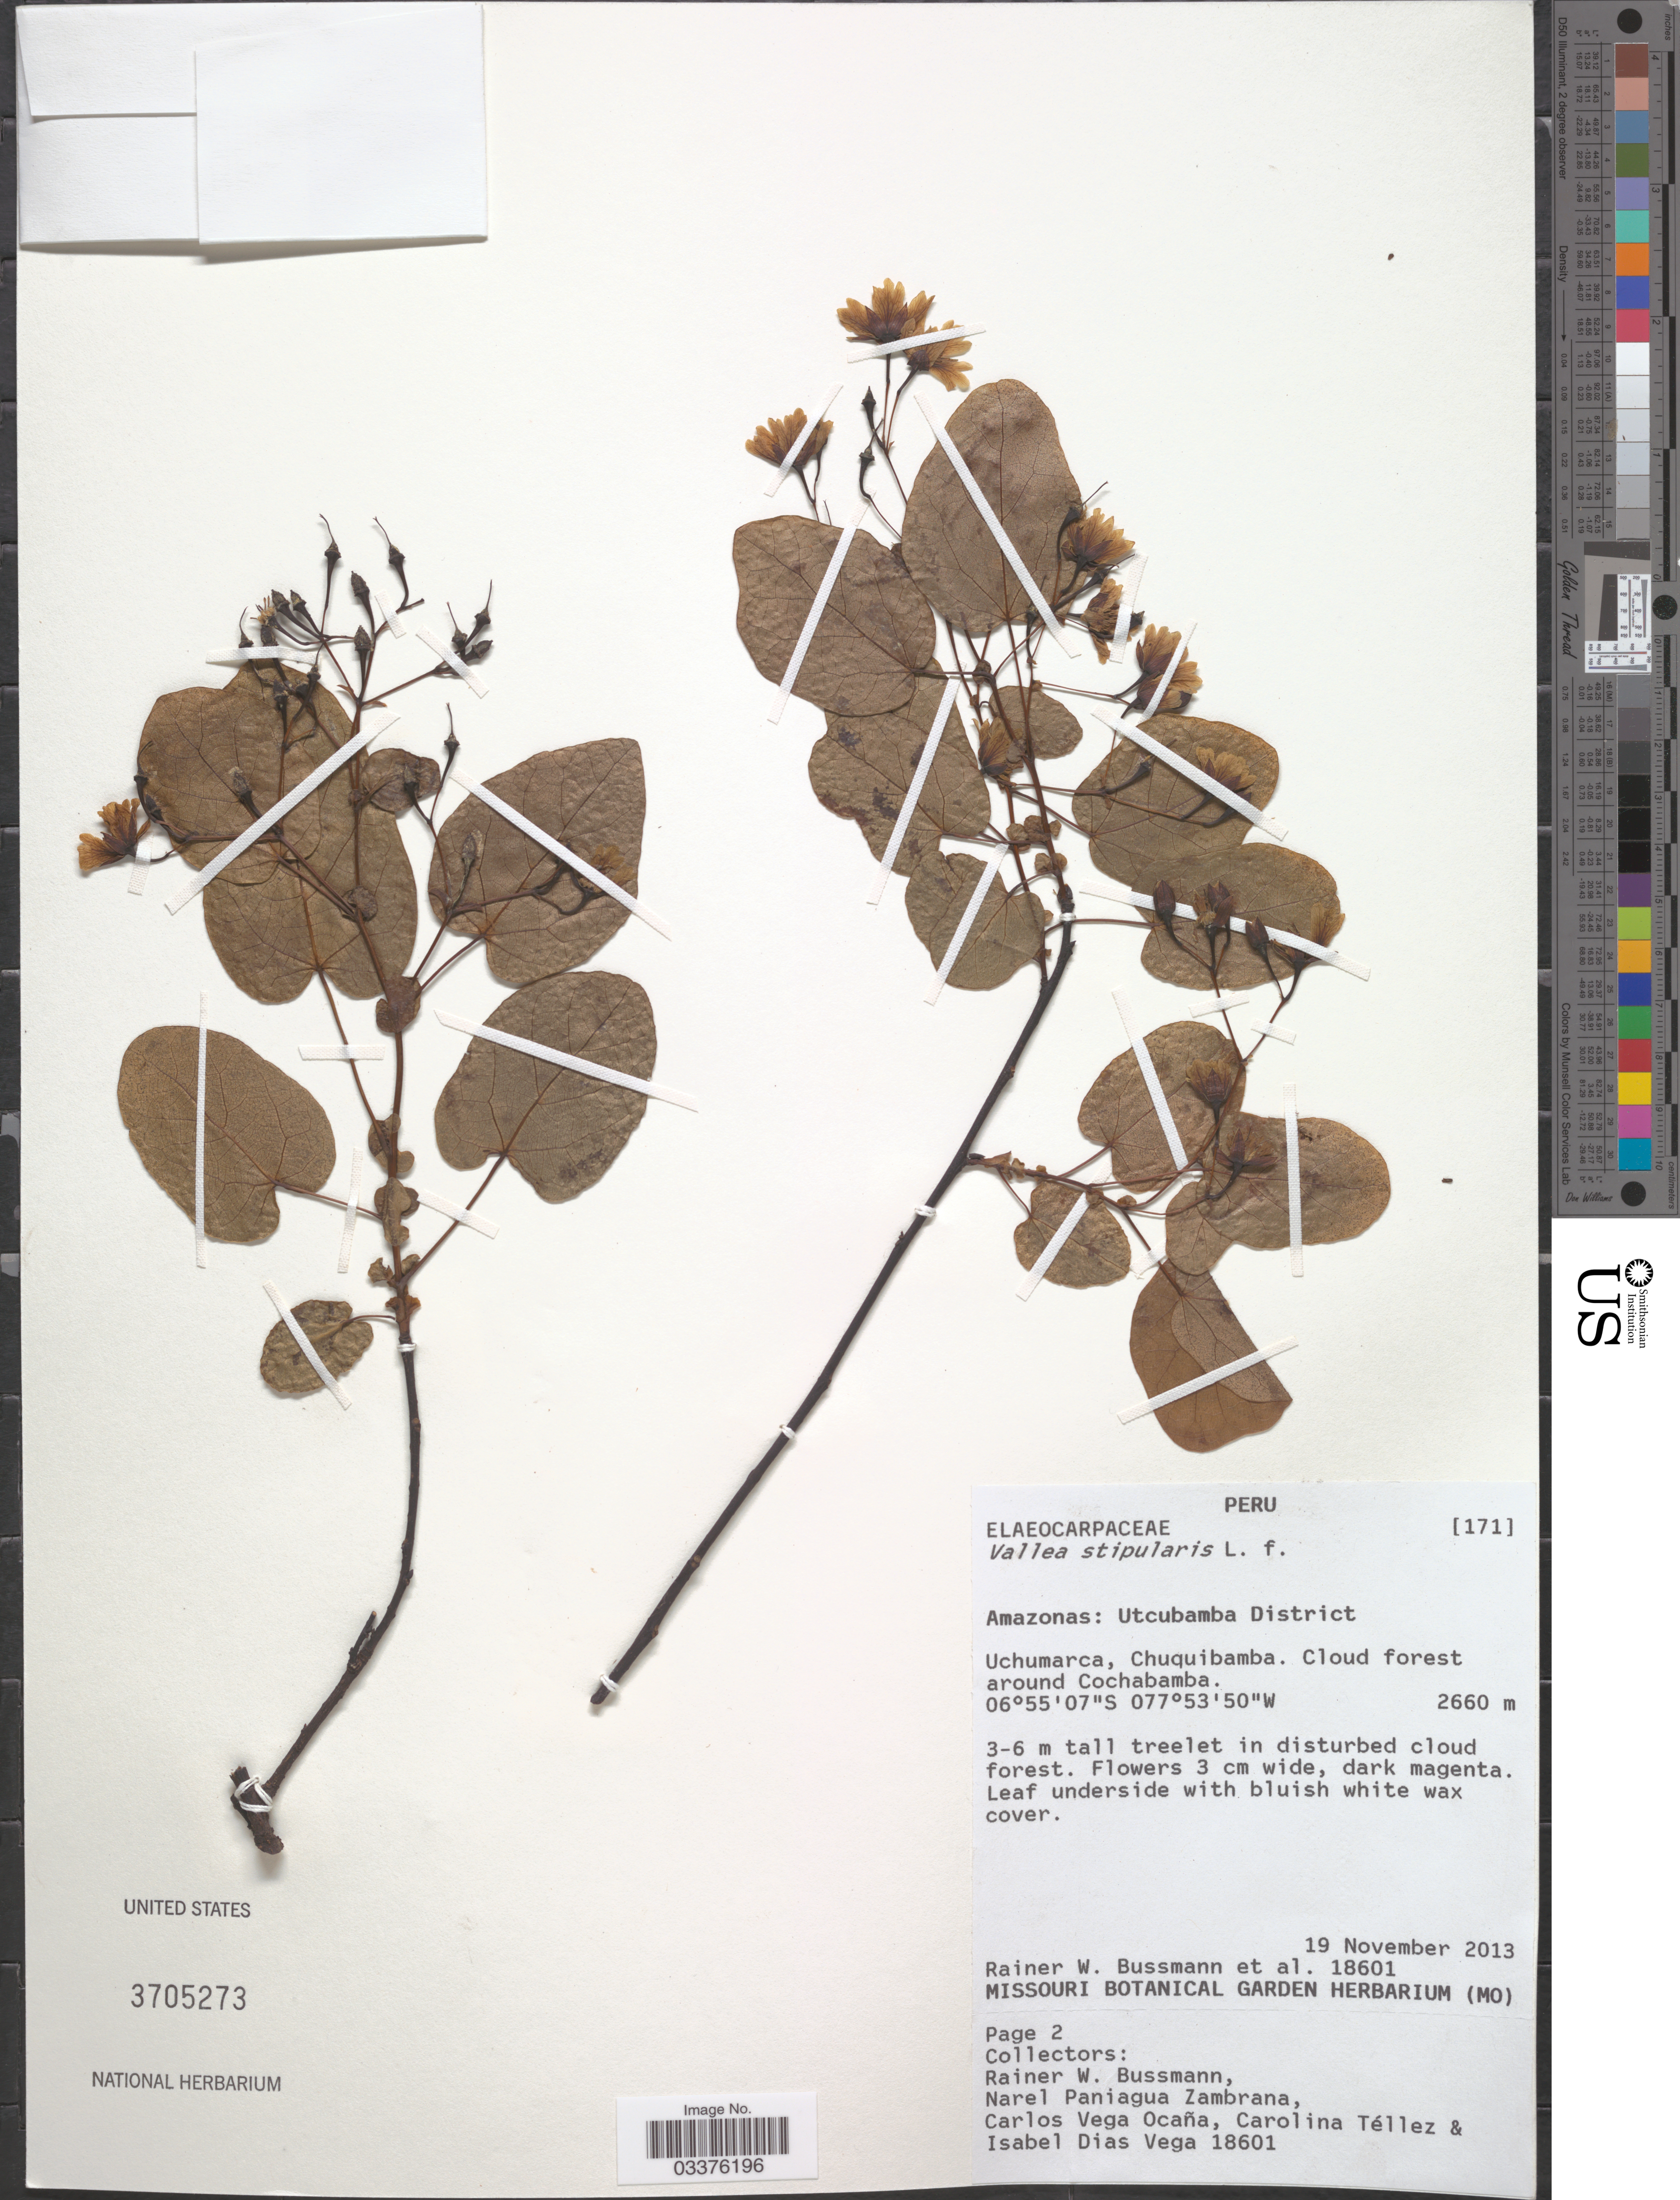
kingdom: Plantae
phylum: Tracheophyta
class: Magnoliopsida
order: Oxalidales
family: Elaeocarpaceae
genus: Vallea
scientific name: Vallea stipularis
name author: L. f.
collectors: R. W. Bussmann, N. Zambrana, C. Vega Ocaña, C. Téllez & I. Vega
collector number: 18601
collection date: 2013-11-19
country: Peru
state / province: Amazonas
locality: Utcubamba District, Uchumarca, Chuquibamba. Cloud forest around Cochabamba.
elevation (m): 2660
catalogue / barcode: US 3705273